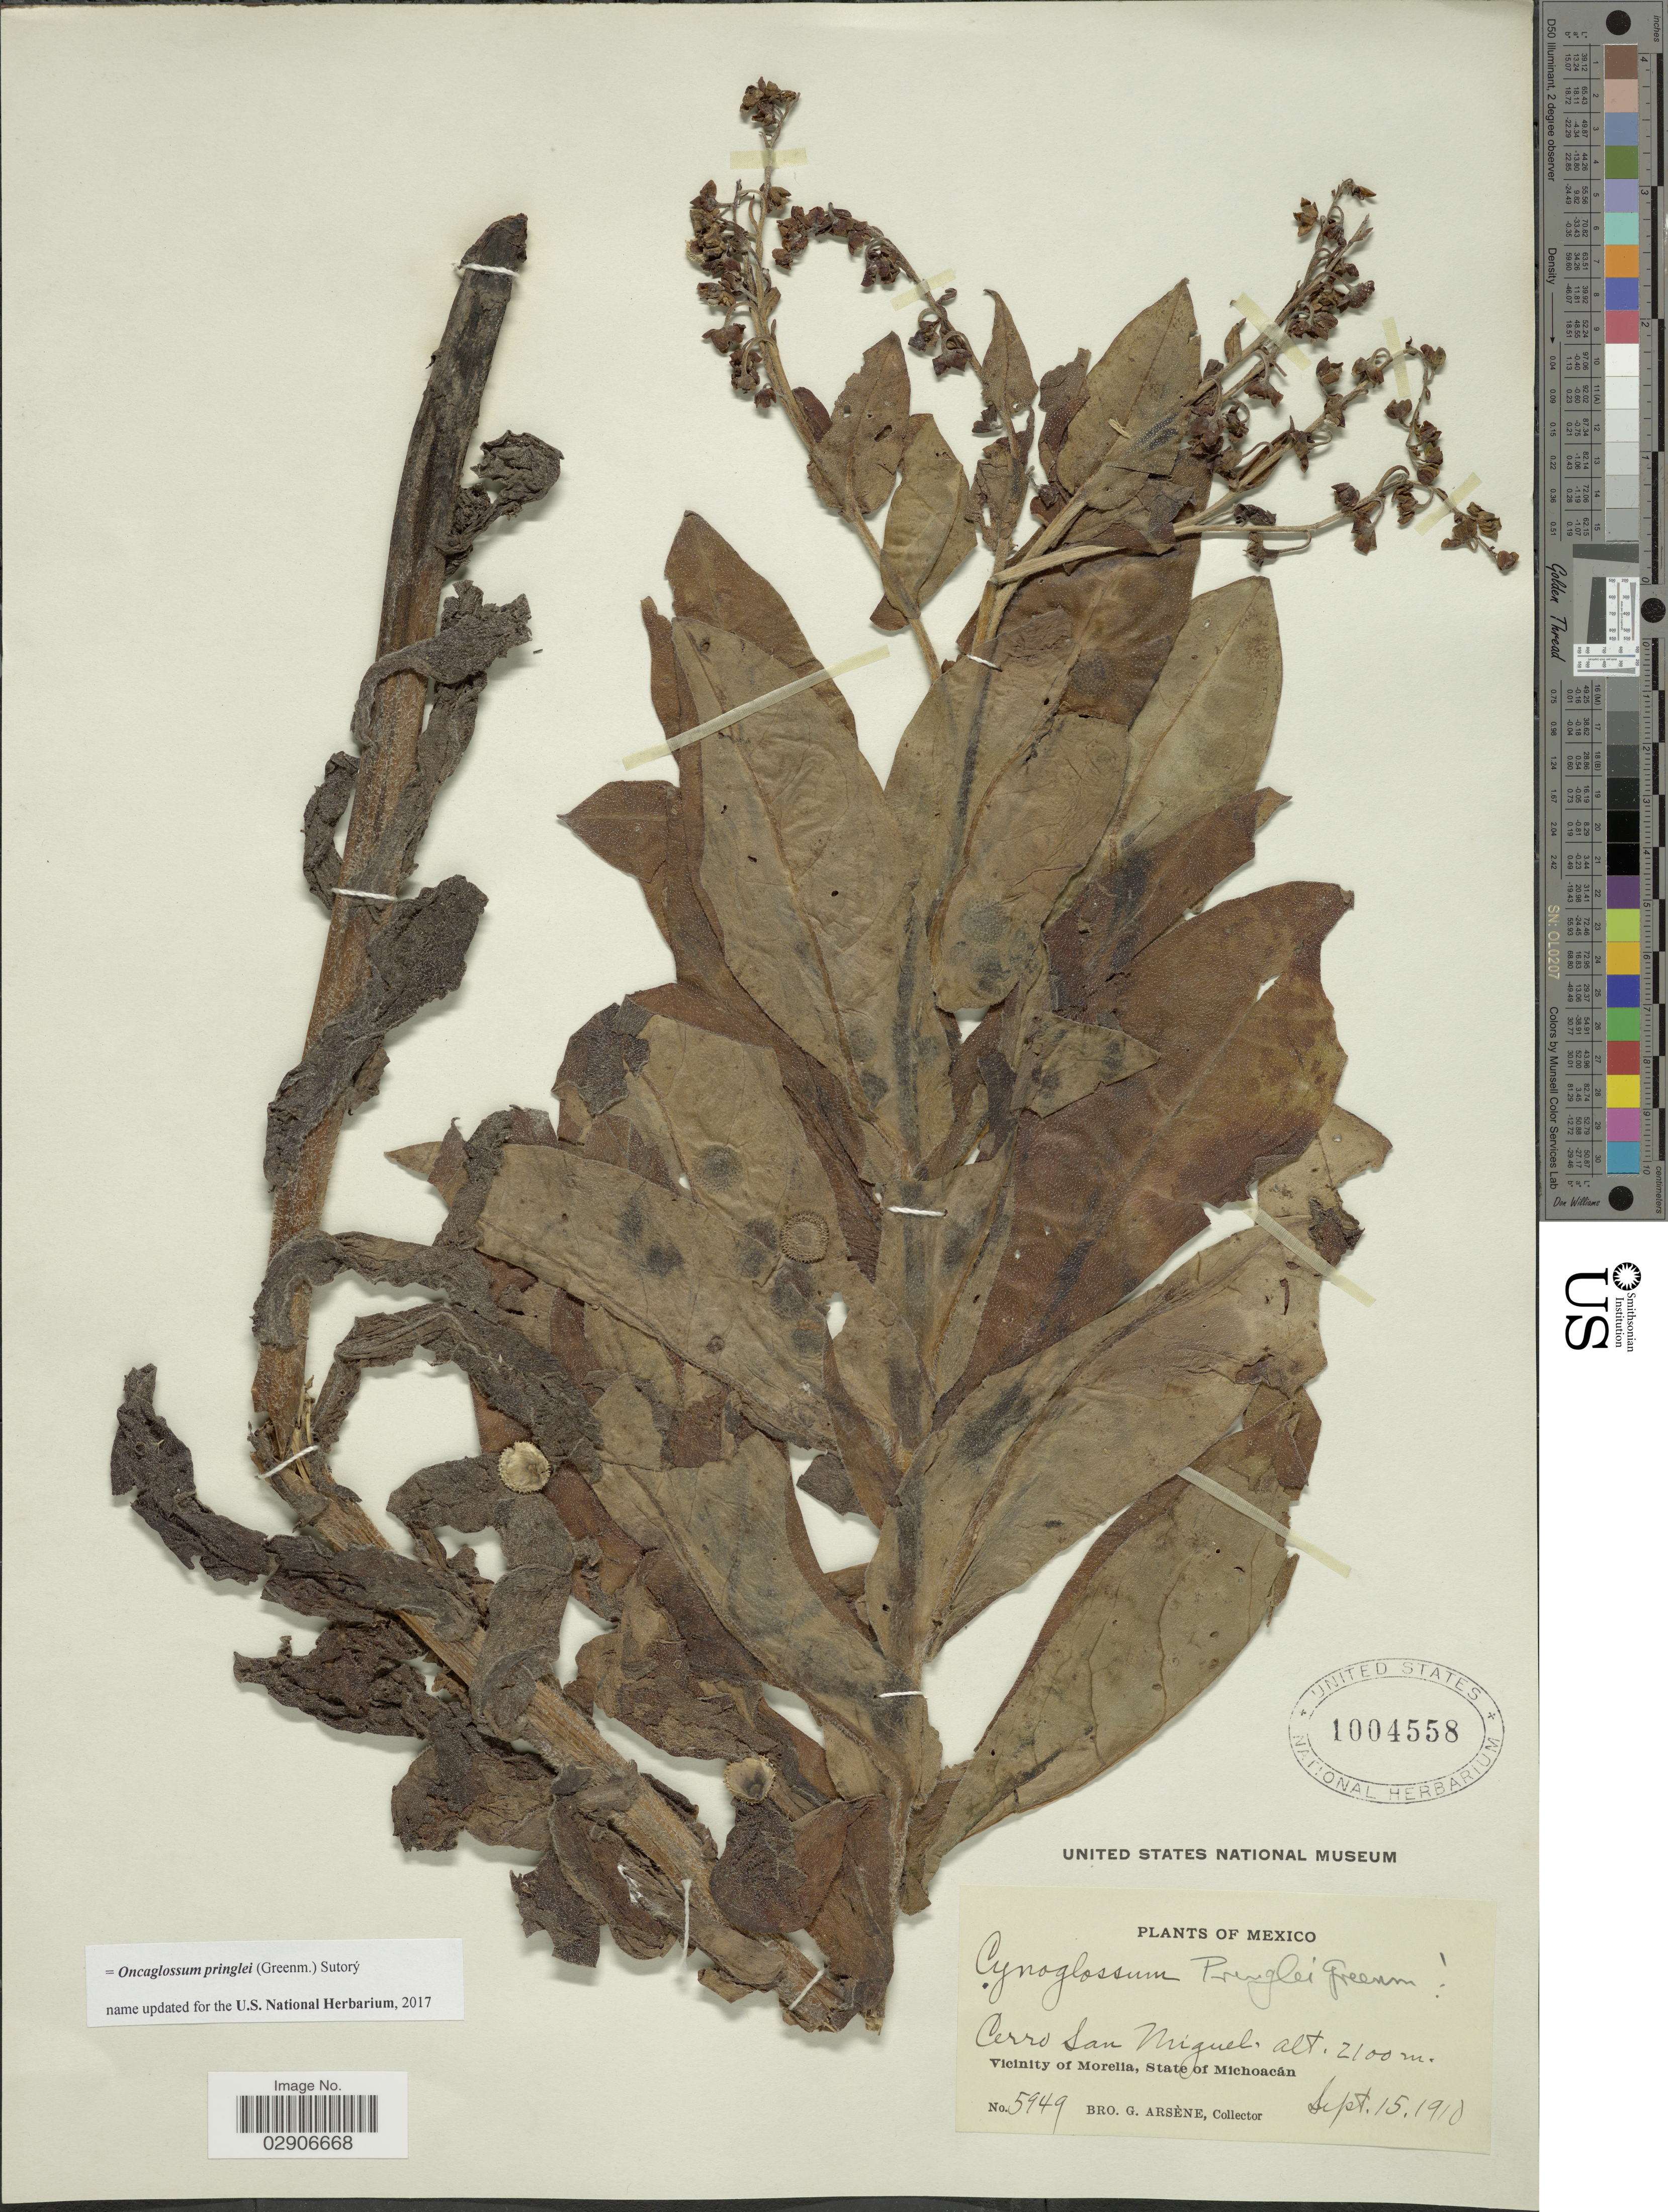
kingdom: Plantae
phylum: Tracheophyta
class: Magnoliopsida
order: Boraginales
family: Boraginaceae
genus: Oncaglossum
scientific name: Oncaglossum pringlei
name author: (Greenm.) Sutorý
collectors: Bro. G. Arsène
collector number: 5949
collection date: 1910-09-15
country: Mexico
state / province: Michoacán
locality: Cerro San Miguel. Vicinity of Morelia, State of Michoacán. Mexico.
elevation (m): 2100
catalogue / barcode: US 1004558